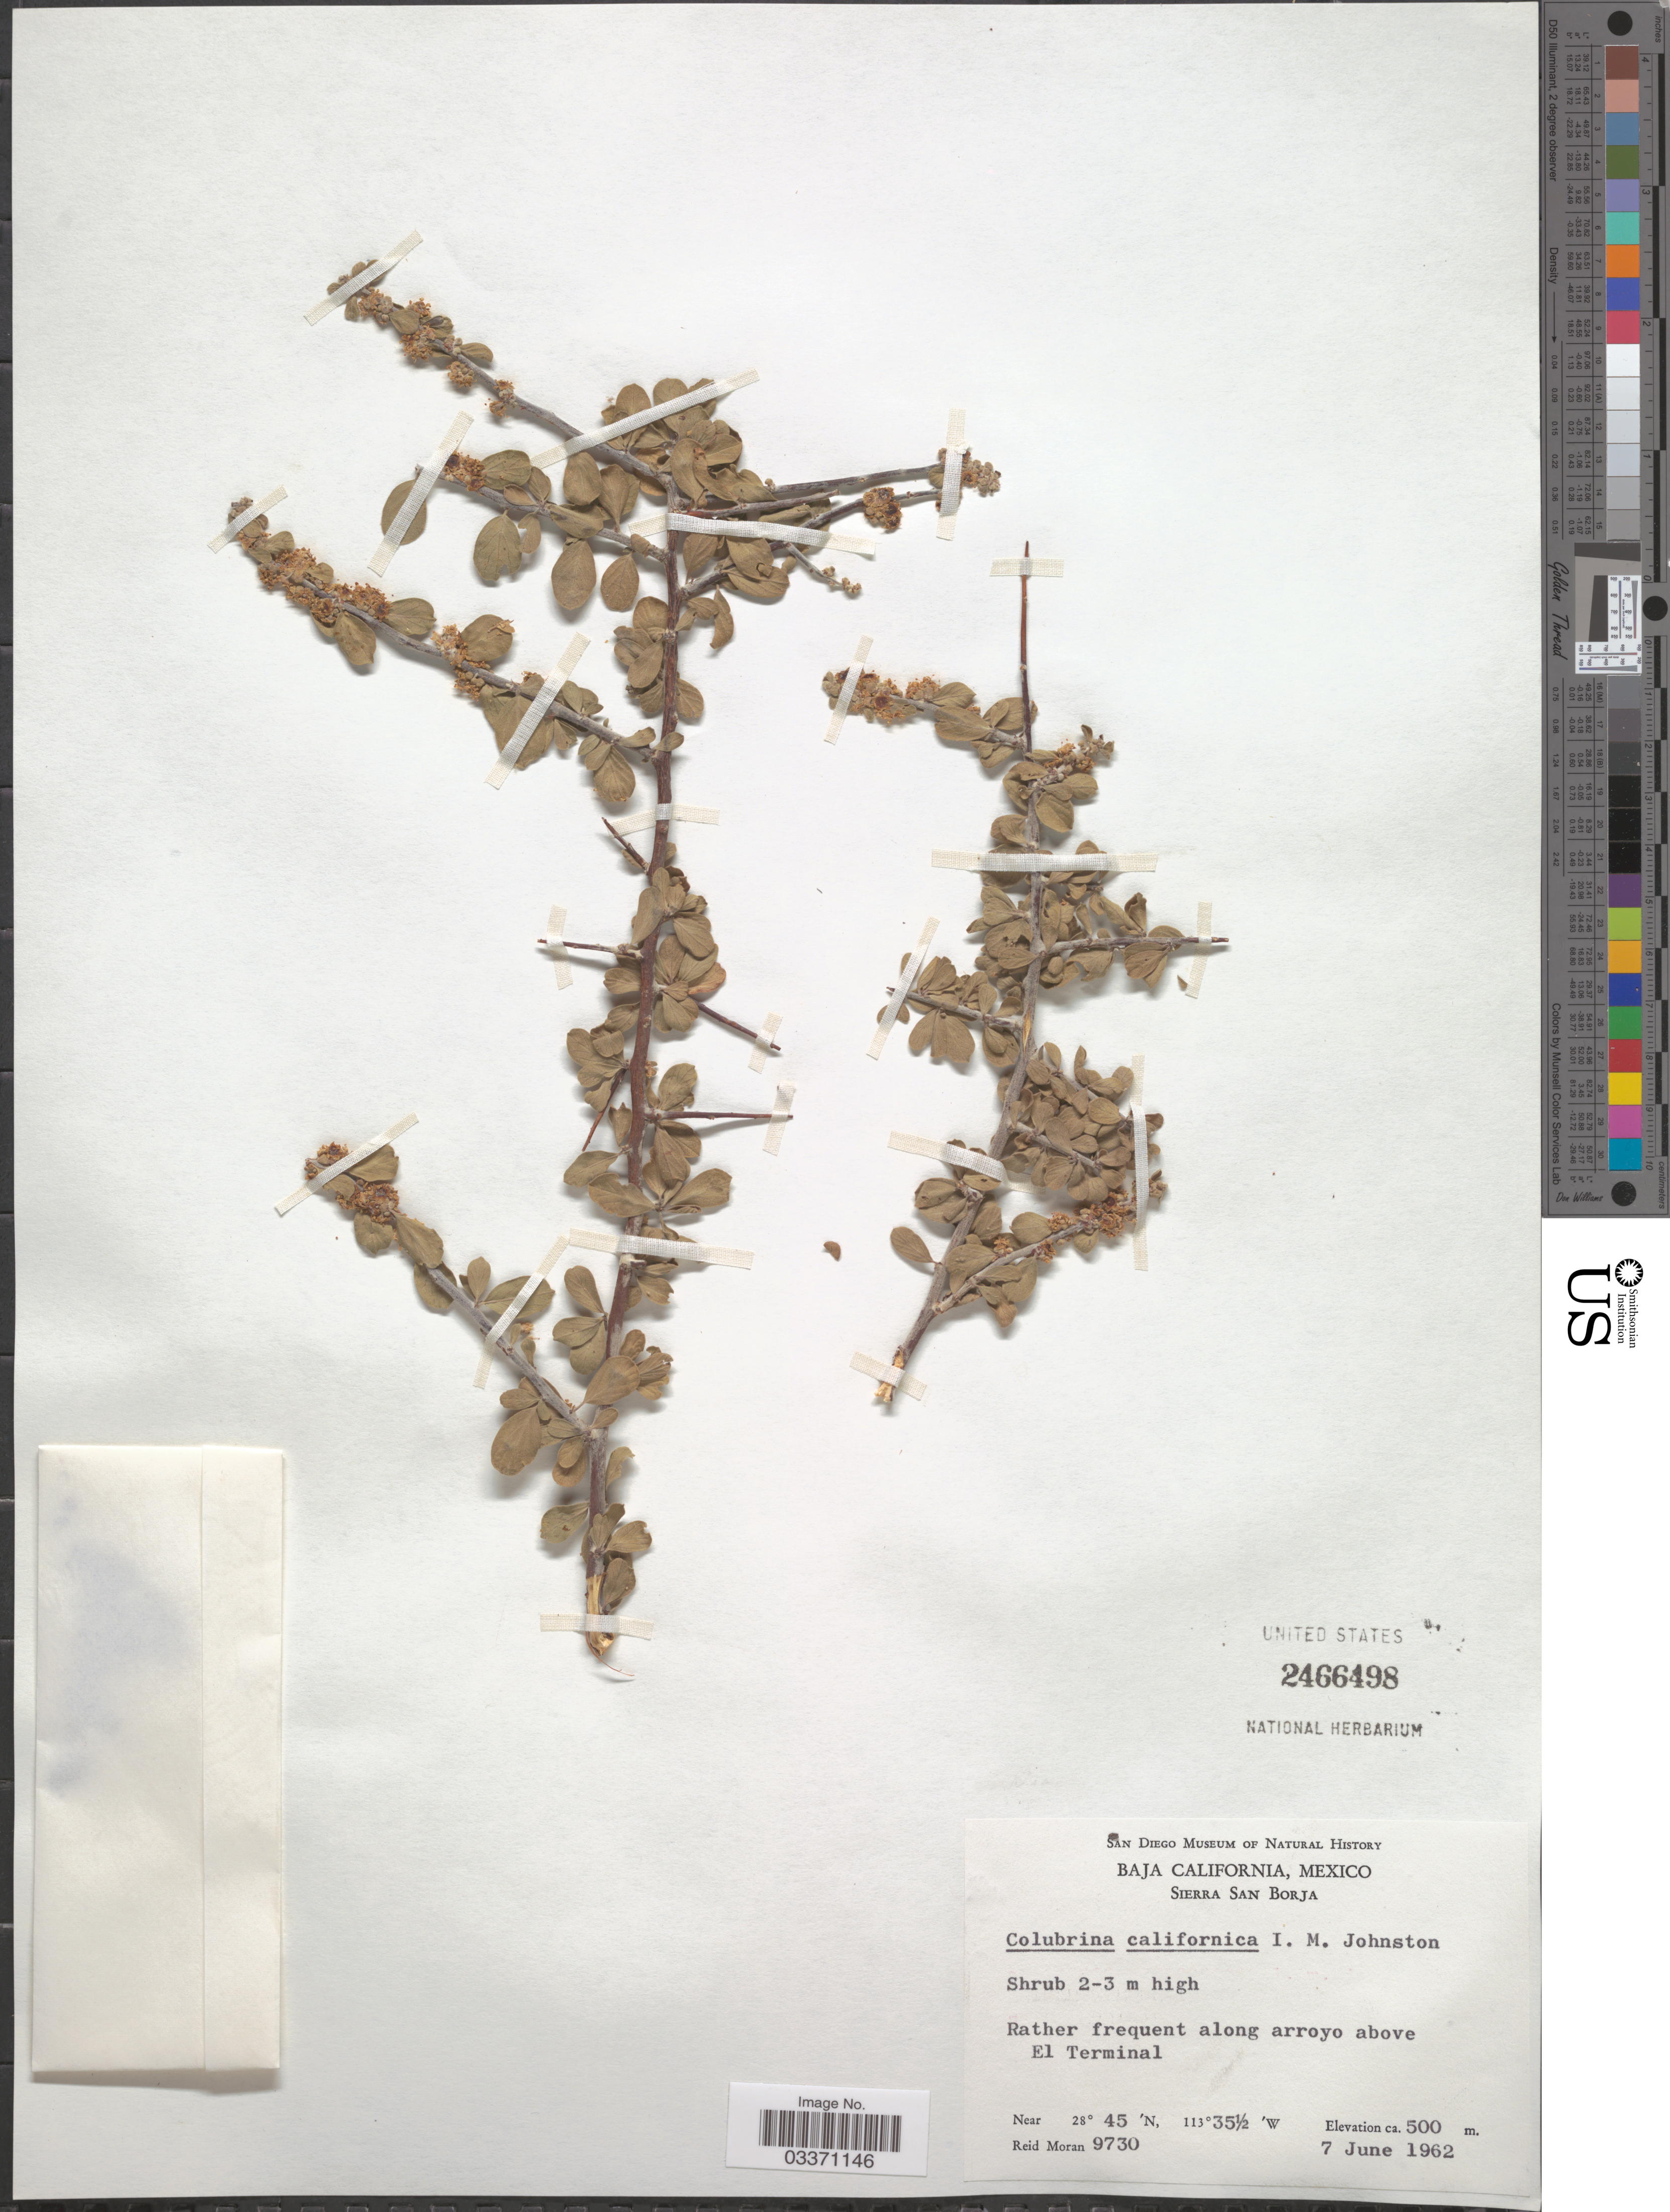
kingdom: Plantae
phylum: Tracheophyta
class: Magnoliopsida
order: Rosales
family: Rhamnaceae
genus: Colubrina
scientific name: Colubrina californica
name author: I.M. Johnst.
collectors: R. V. Moran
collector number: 9730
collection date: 1962-06-07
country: Mexico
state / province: Baja California Norte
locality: Sierra San Borja, Rather frequent along arroyo above El Terminal.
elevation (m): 500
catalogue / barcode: US 2466498